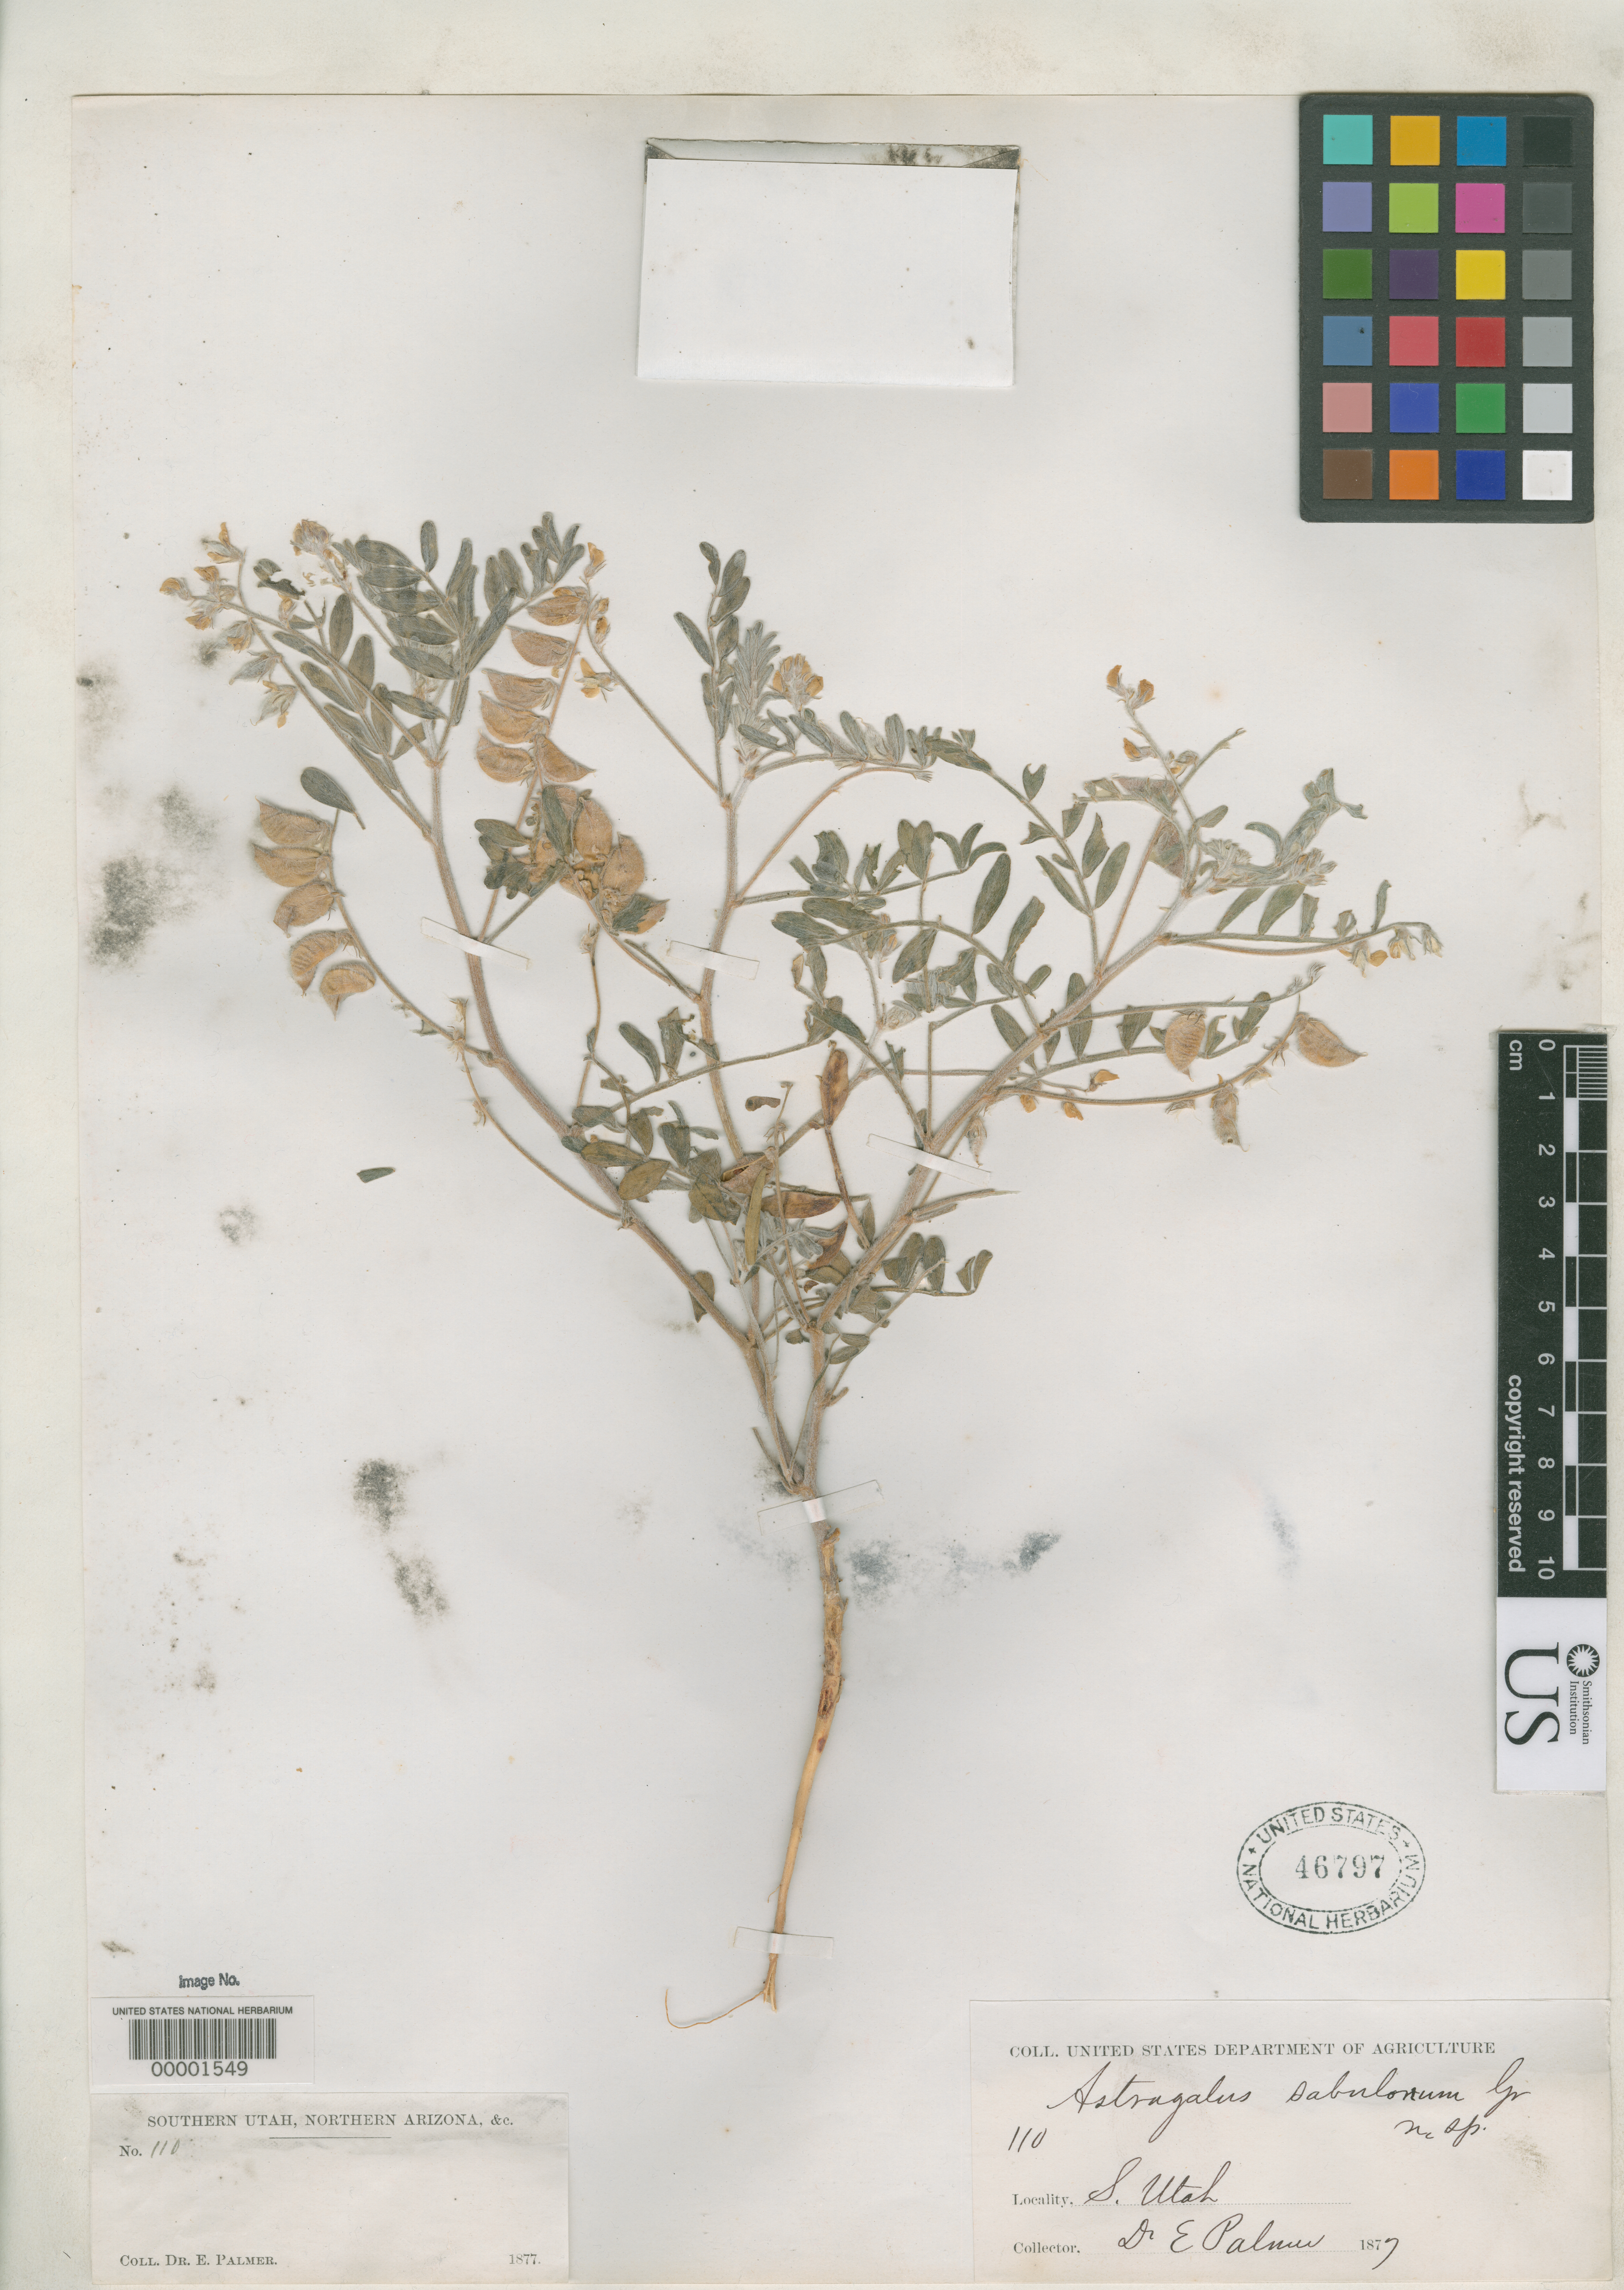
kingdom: Plantae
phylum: Tracheophyta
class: Magnoliopsida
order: Fabales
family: Fabaceae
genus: Astragalus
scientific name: Astragalus sabulonum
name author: A. Gray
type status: Isotype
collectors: E. Palmer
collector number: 110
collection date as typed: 1877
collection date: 1877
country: United States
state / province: Nevada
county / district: Lincoln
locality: Muddy River and Rio Virgen.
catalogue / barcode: US 46797